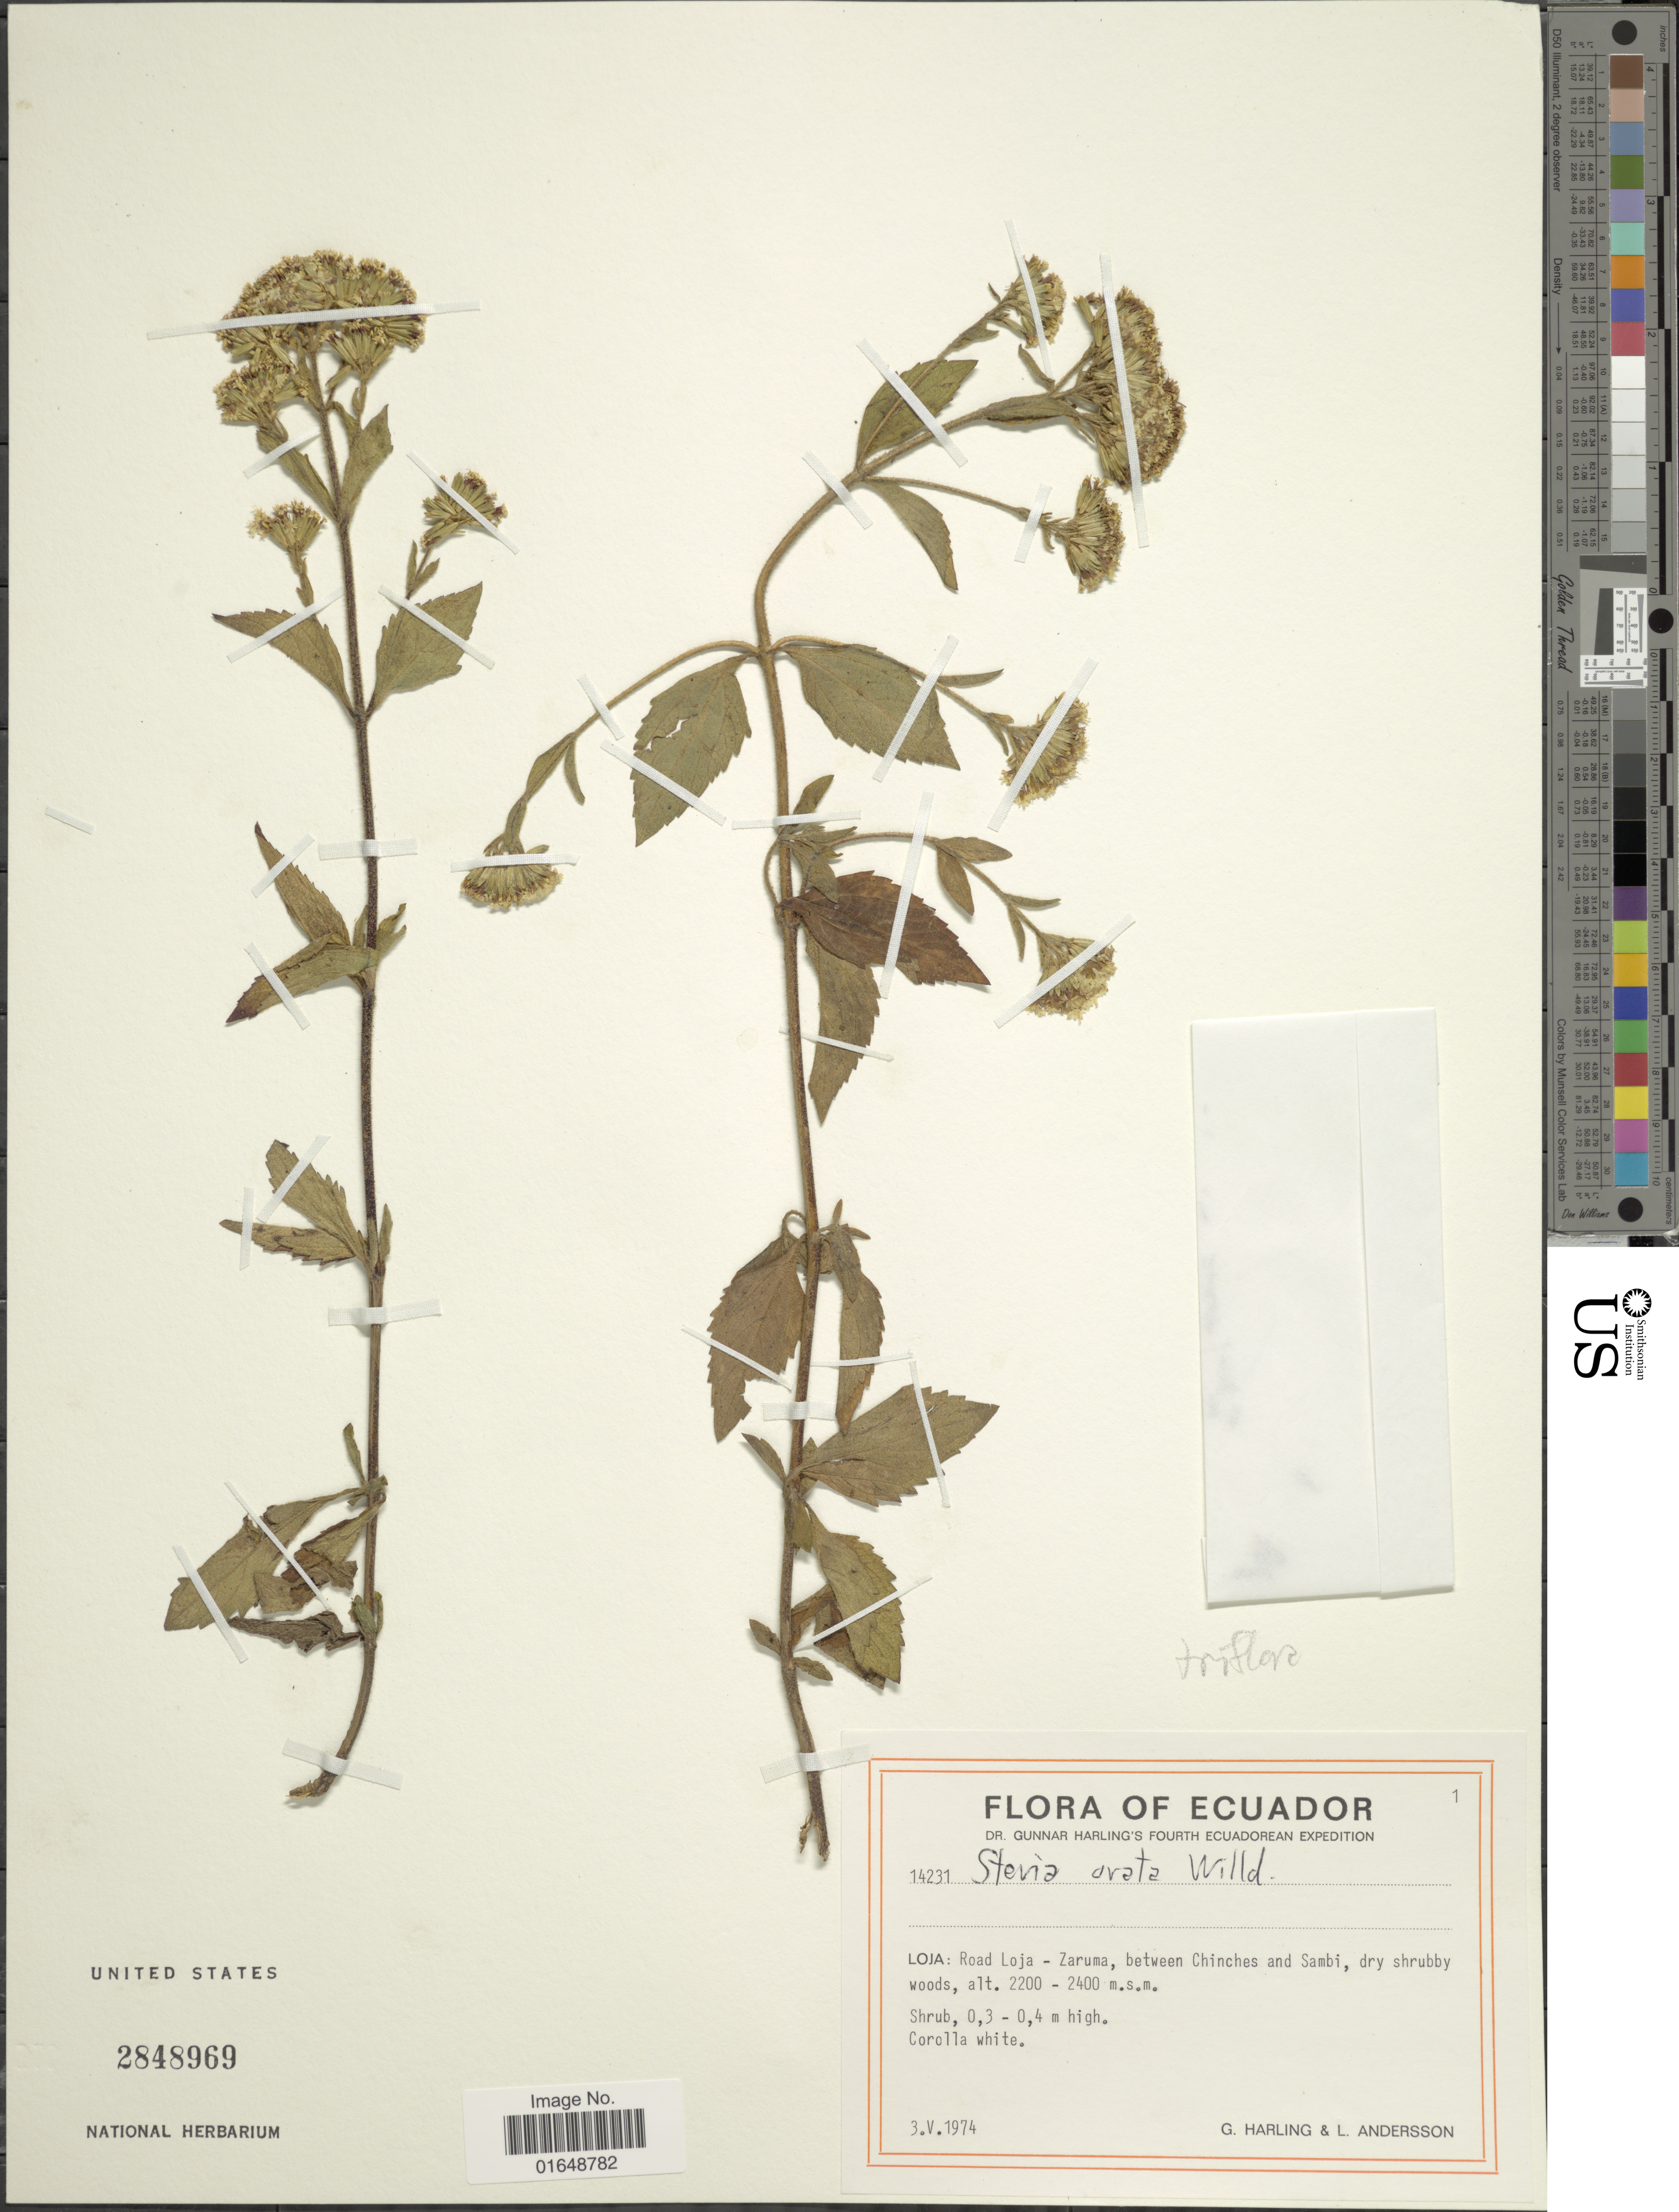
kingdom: Plantae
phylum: Tracheophyta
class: Magnoliopsida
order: Asterales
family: Asteraceae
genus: Stevia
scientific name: Stevia triflora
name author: DC.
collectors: G. Harling & L. Andersson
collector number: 14231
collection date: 1974-05-03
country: Ecuador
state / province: Loja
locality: Loja: Road Loja - Zaruma, between Chinches and Sambi, dry shrubby woods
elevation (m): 2200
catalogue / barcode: US 2848969